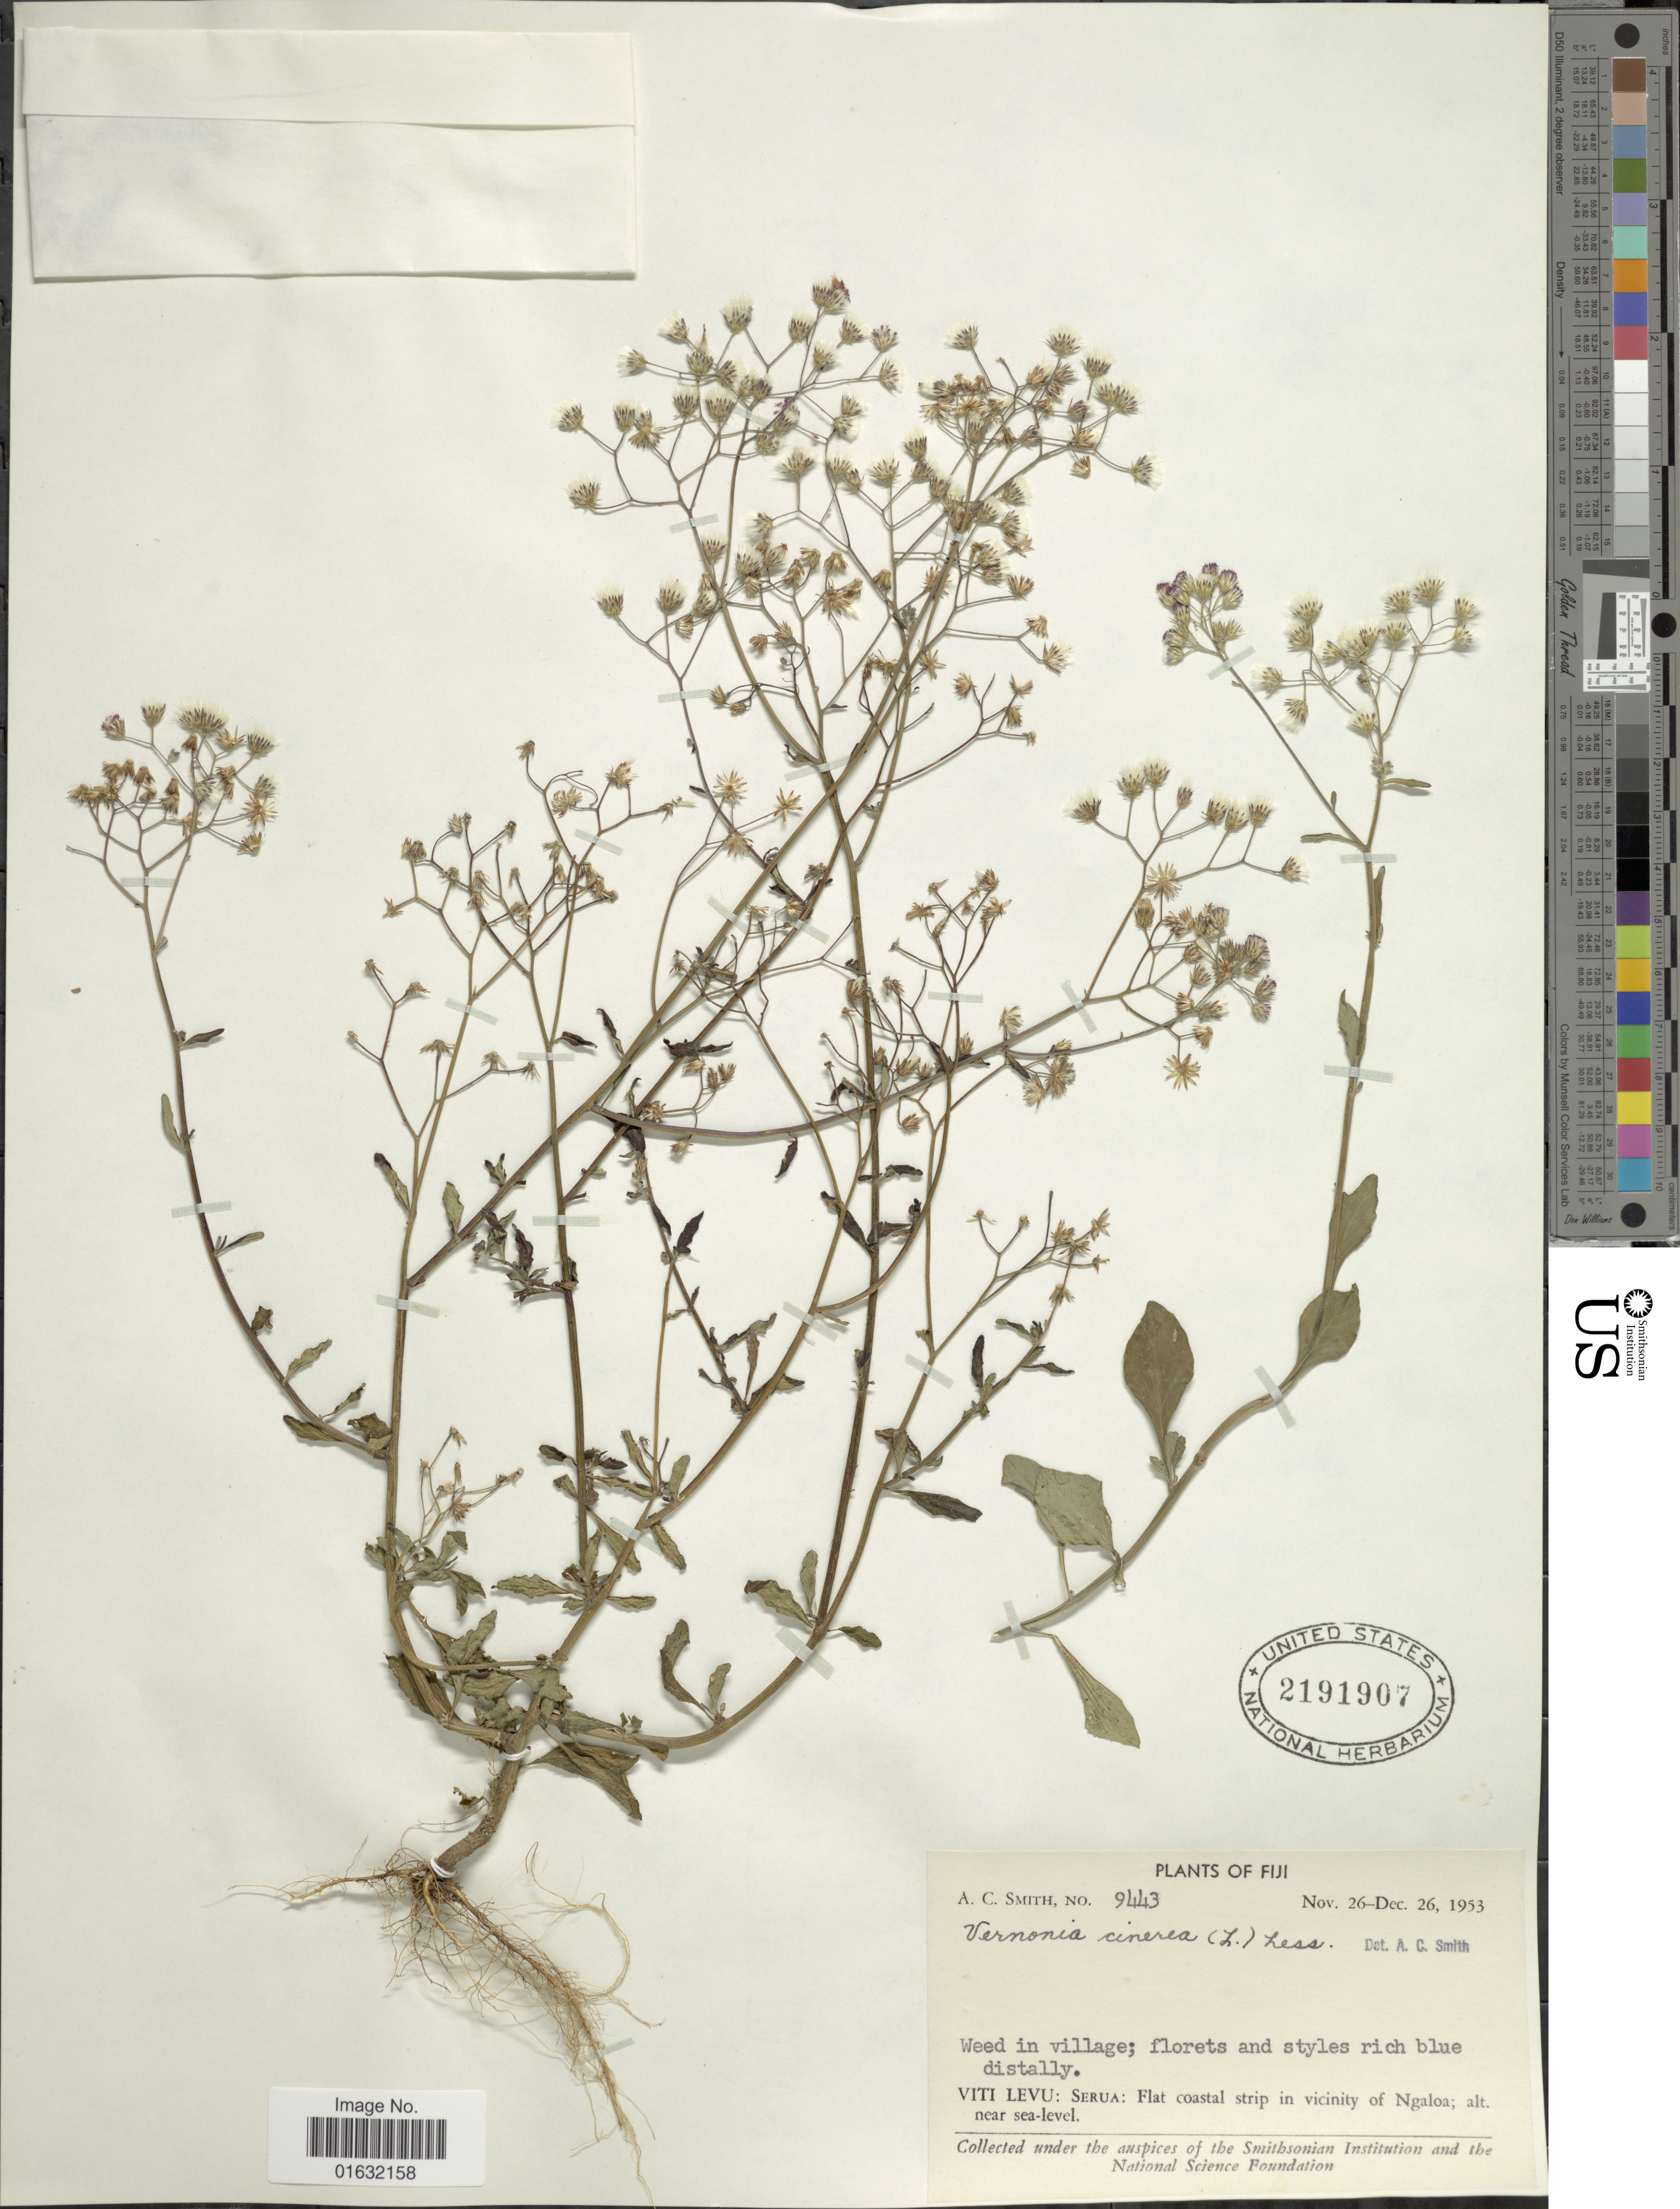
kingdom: Plantae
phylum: Tracheophyta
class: Magnoliopsida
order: Asterales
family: Asteraceae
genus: Cyanthillium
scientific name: Cyanthillium cinereum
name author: (L.) H. Rob.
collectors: A. C. Smith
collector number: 9443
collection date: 1953-11-26/1953-12-26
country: Fiji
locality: Viti Levu: Seua: Flat coastal strip in vicinity of Ngoloa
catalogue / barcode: US 2191907